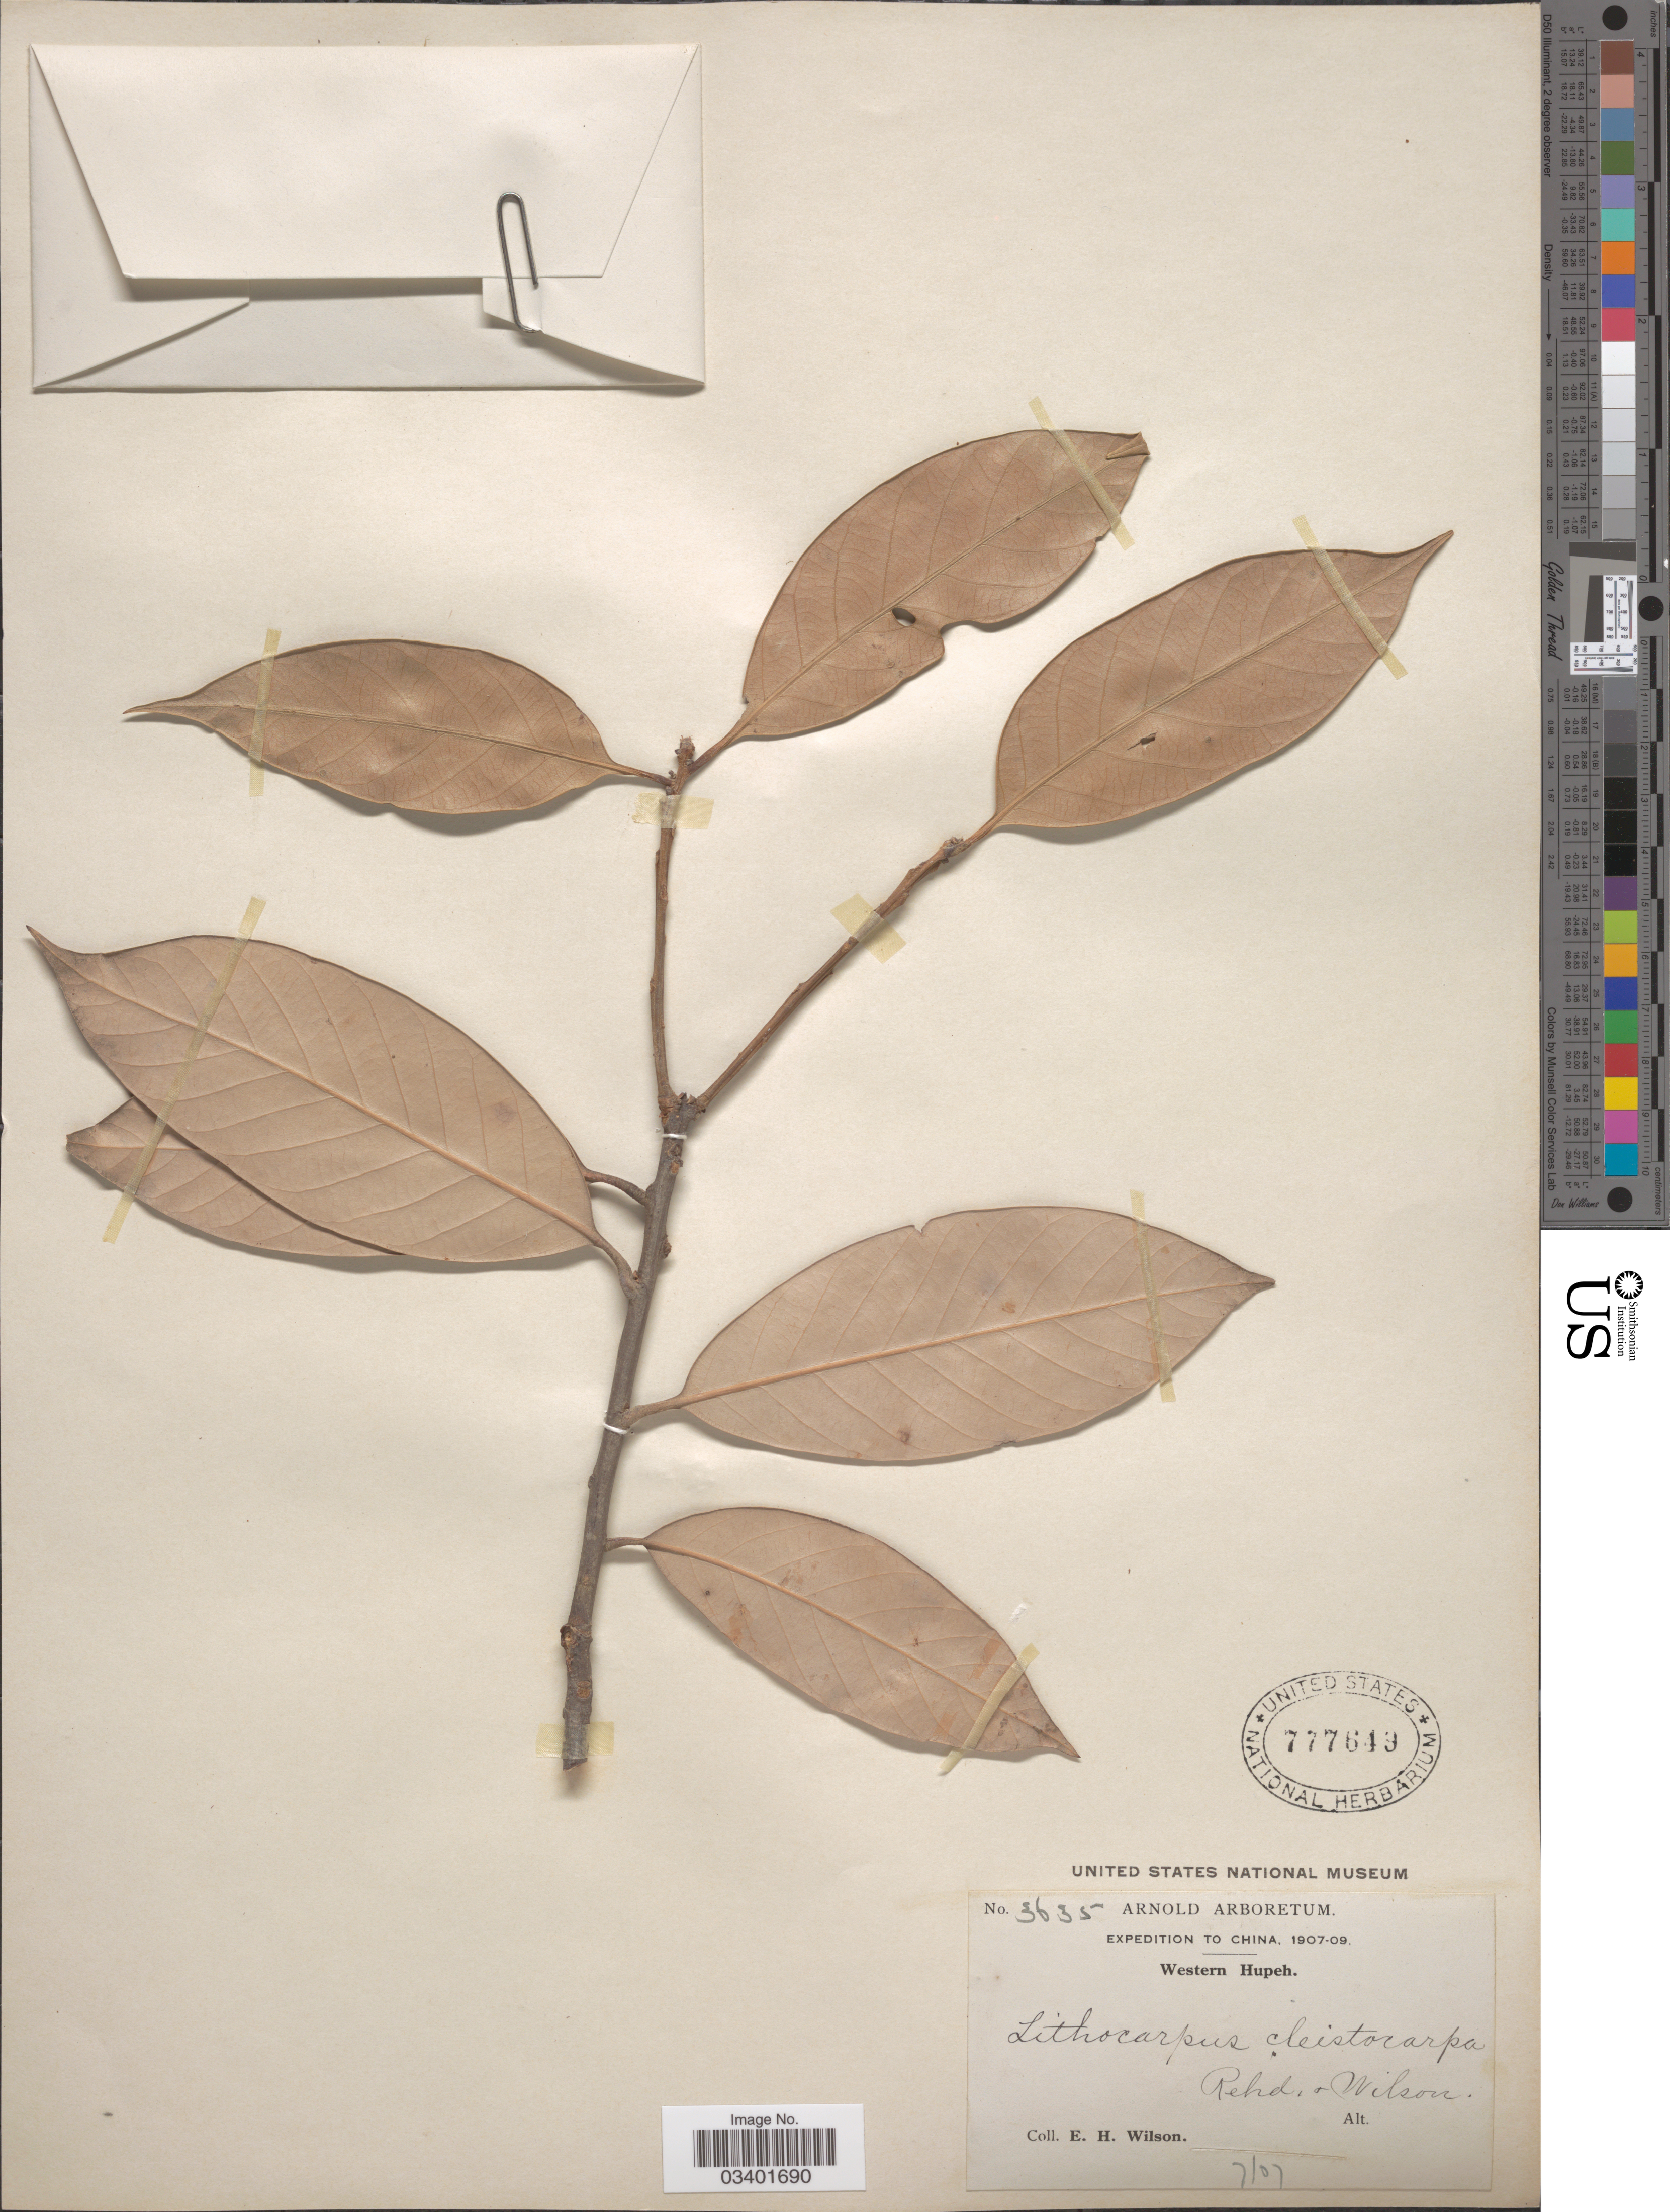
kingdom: Plantae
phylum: Tracheophyta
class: Magnoliopsida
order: Fagales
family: Fagaceae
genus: Lithocarpus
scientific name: Lithocarpus cleistocarpus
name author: (Seemen) Rehder & E.H. Wilson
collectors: E. Wilson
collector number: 3635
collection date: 1907-07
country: China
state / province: Hubei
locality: Western Hupeh.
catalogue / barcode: US 777649